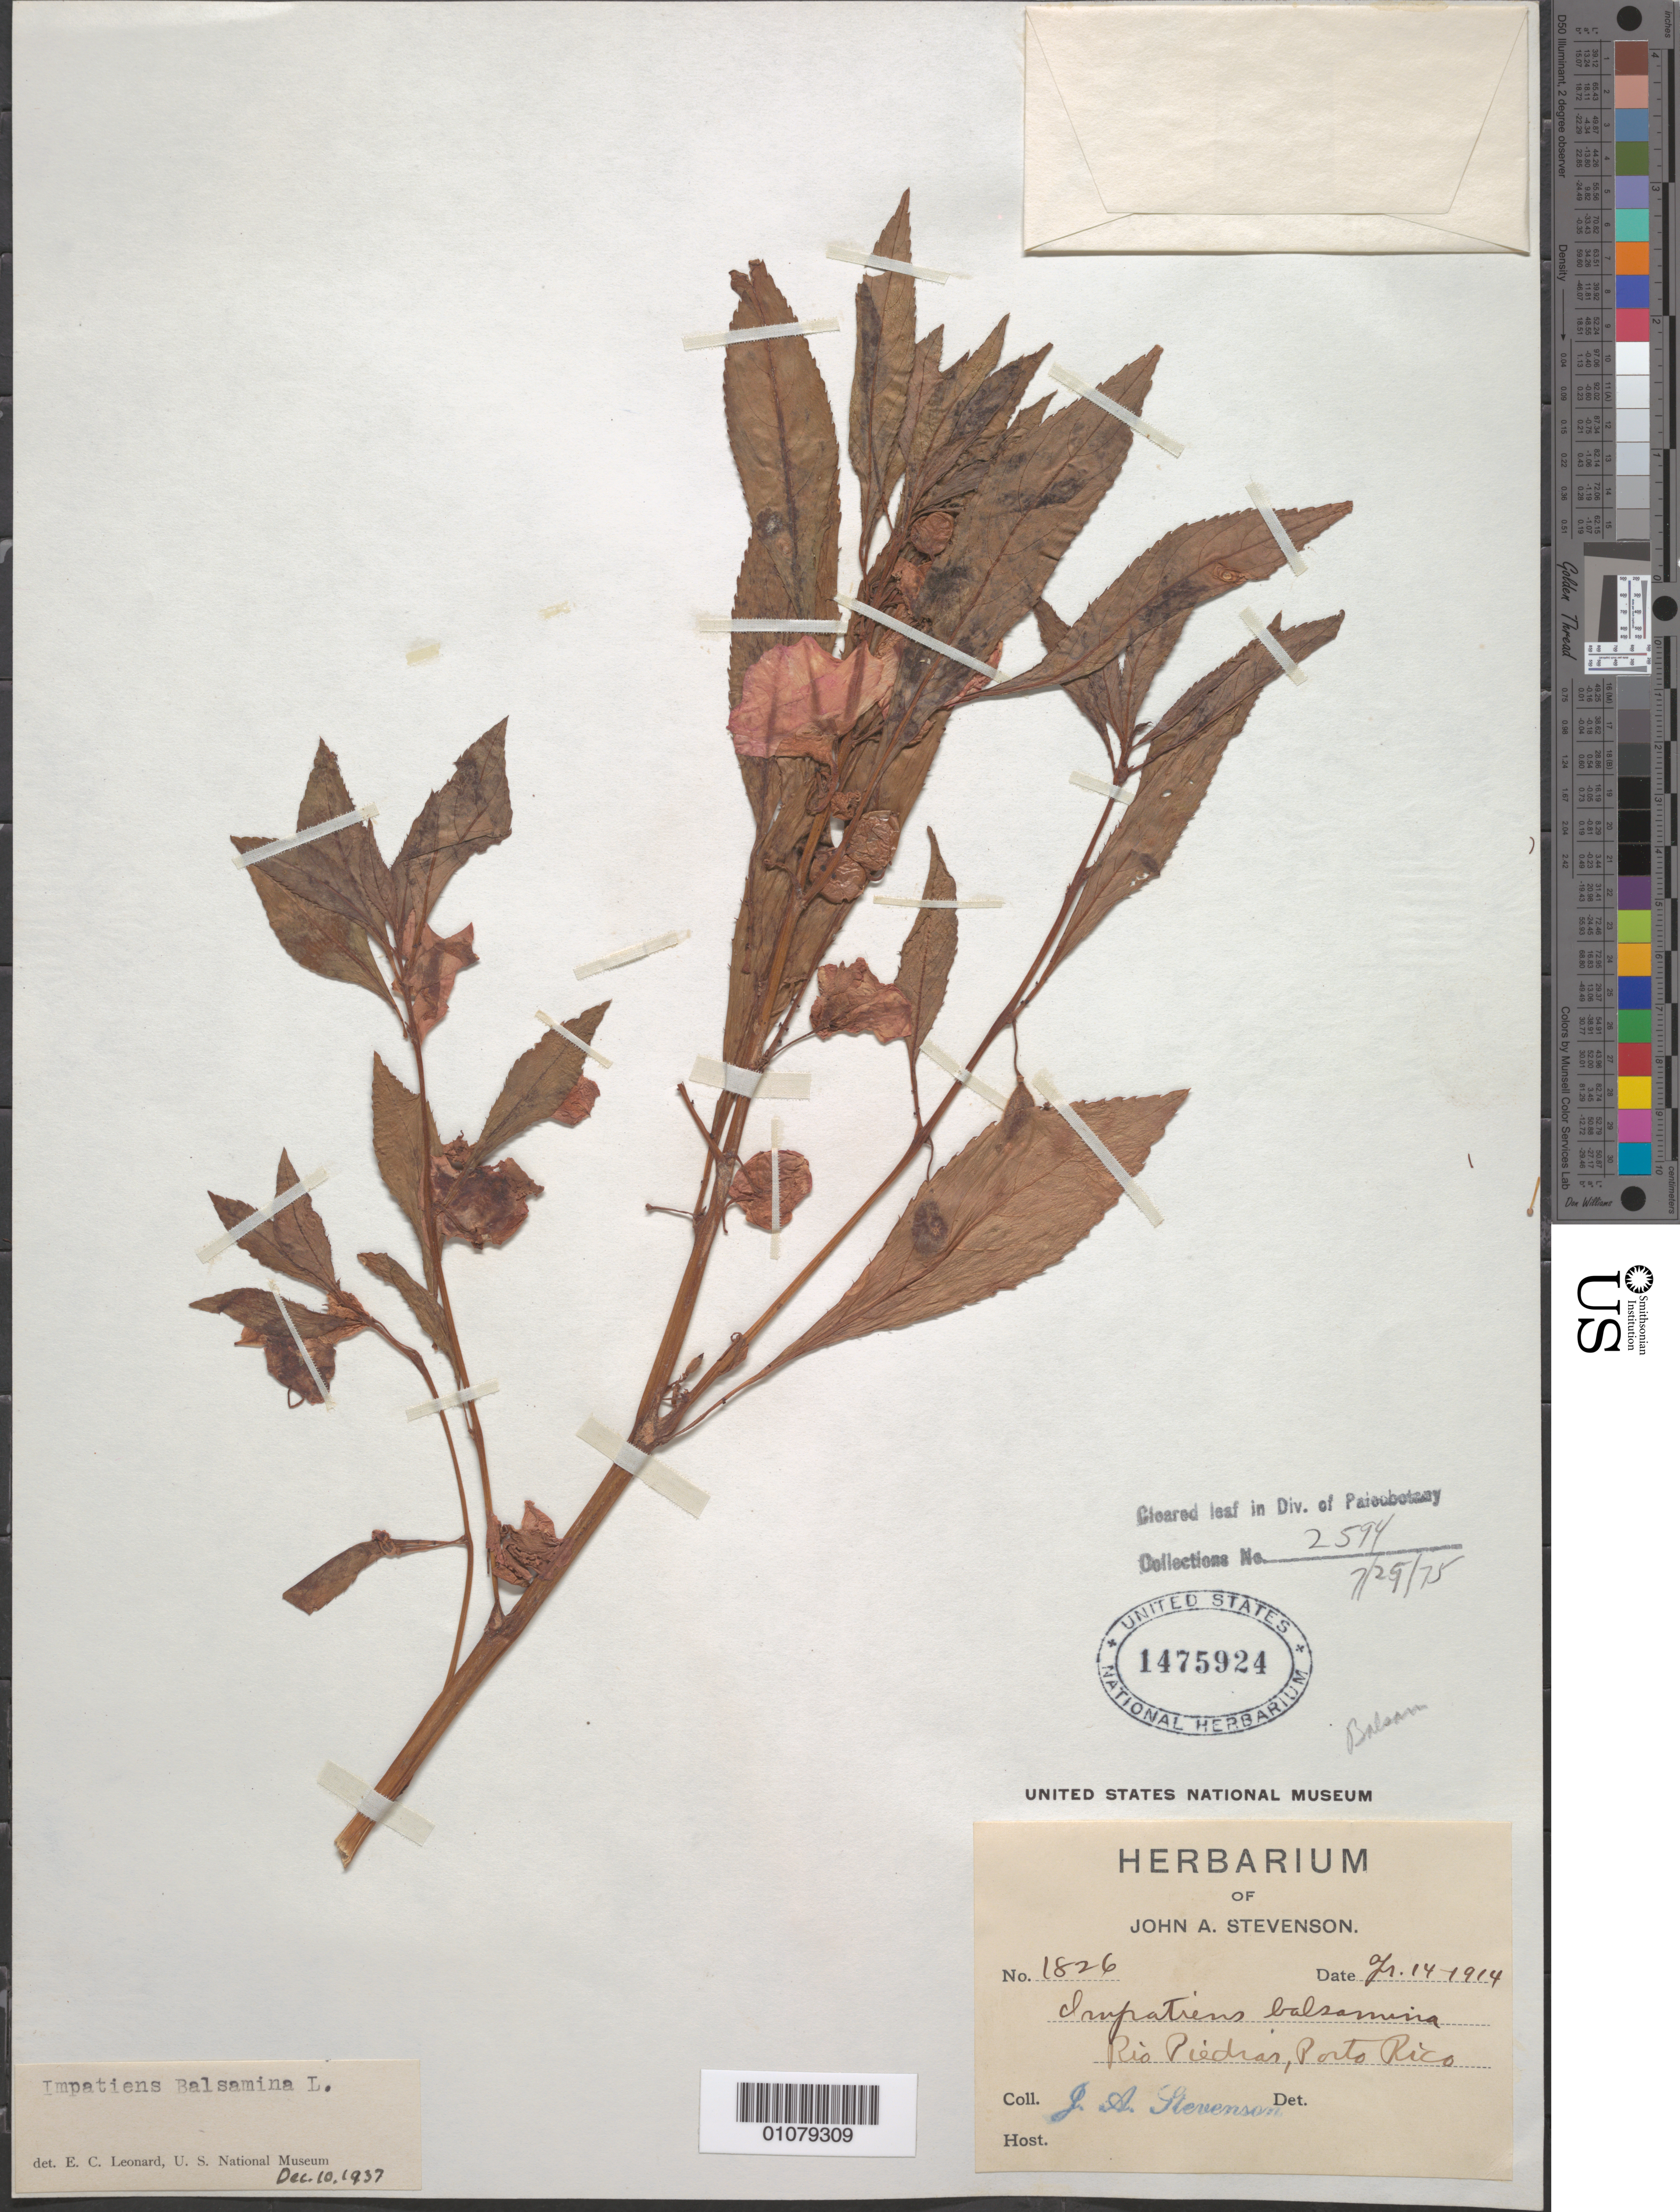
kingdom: Plantae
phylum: Tracheophyta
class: Magnoliopsida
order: Ericales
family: Balsaminaceae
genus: Impatiens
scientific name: Impatiens balsamina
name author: L.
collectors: J. Stevenson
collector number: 1826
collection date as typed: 14 Apr 1914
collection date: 1914-04-14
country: Puerto Rico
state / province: San Juan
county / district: Río Piedras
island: Puerto Rico I.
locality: Rio Piedras, Puerto Rico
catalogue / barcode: US 1475924